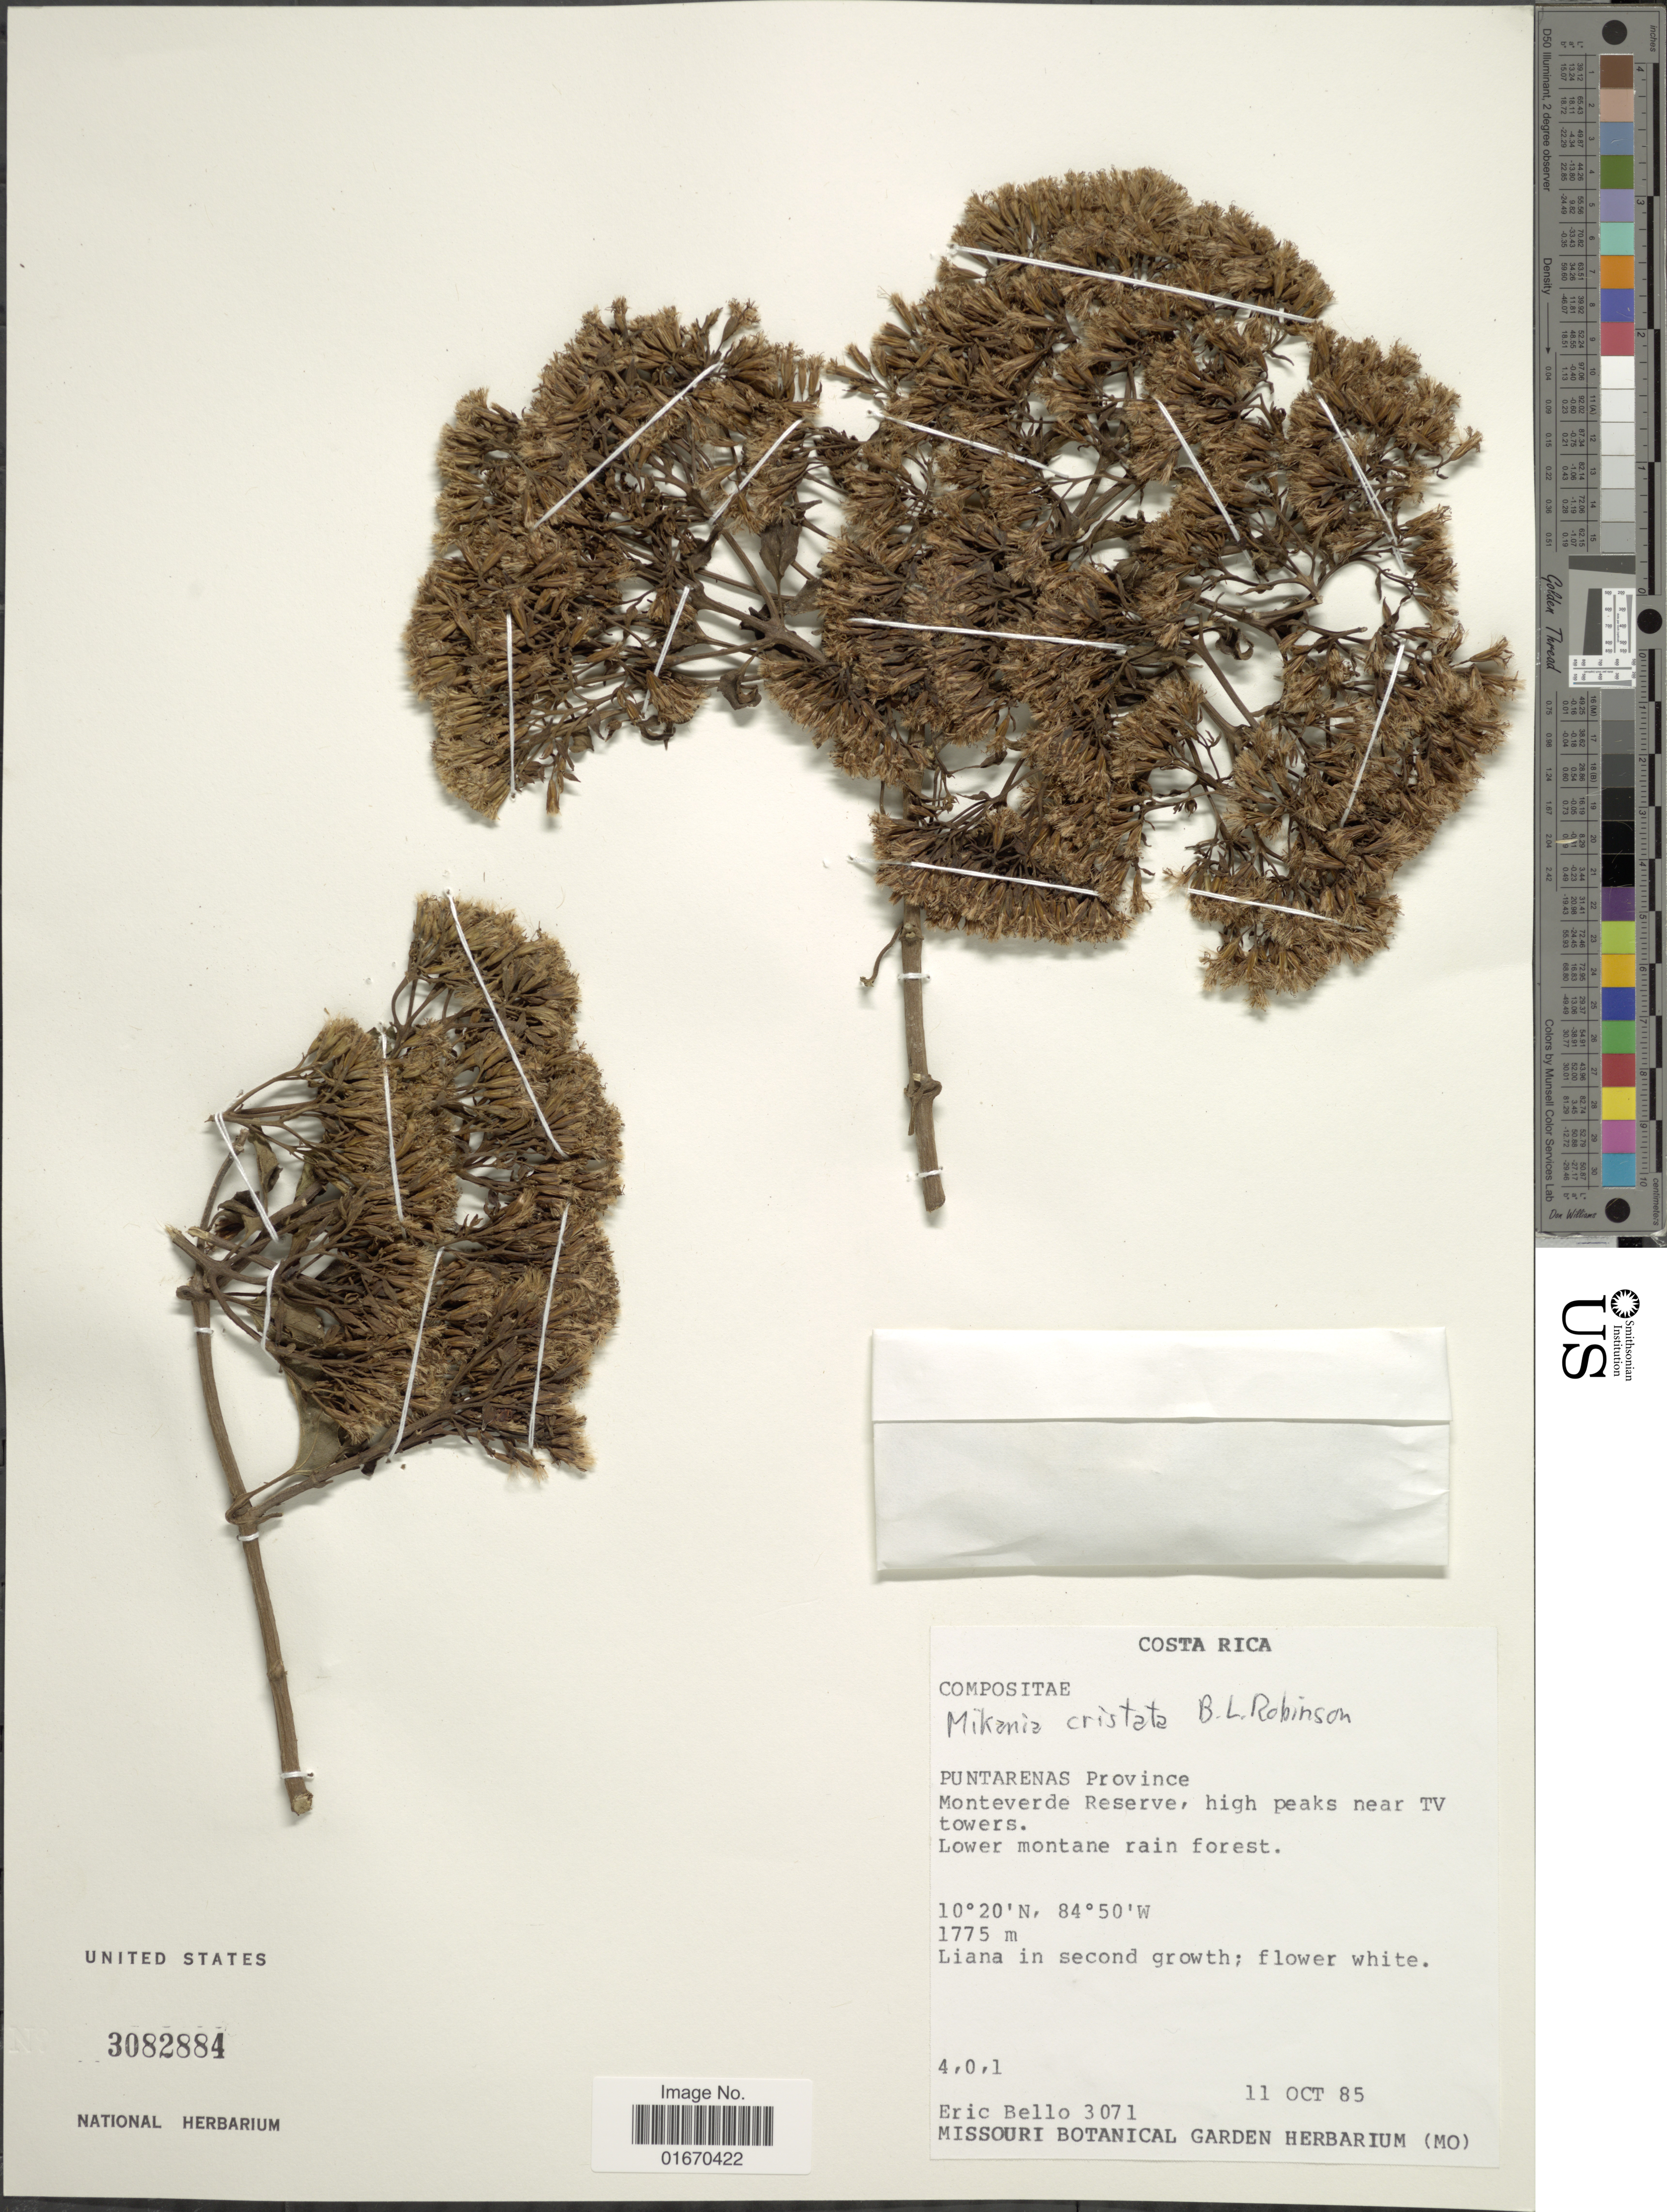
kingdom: Plantae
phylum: Tracheophyta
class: Magnoliopsida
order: Asterales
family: Asteraceae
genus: Mikania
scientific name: Mikania cristata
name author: B.L. Rob.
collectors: E. Bello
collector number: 3071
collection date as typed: Transcribed d/m/y: 11/10/85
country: Costa Rica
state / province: Puntarenas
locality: Monteverde Reserve, high peaks near TV towers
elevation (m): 1775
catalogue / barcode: US 3082884